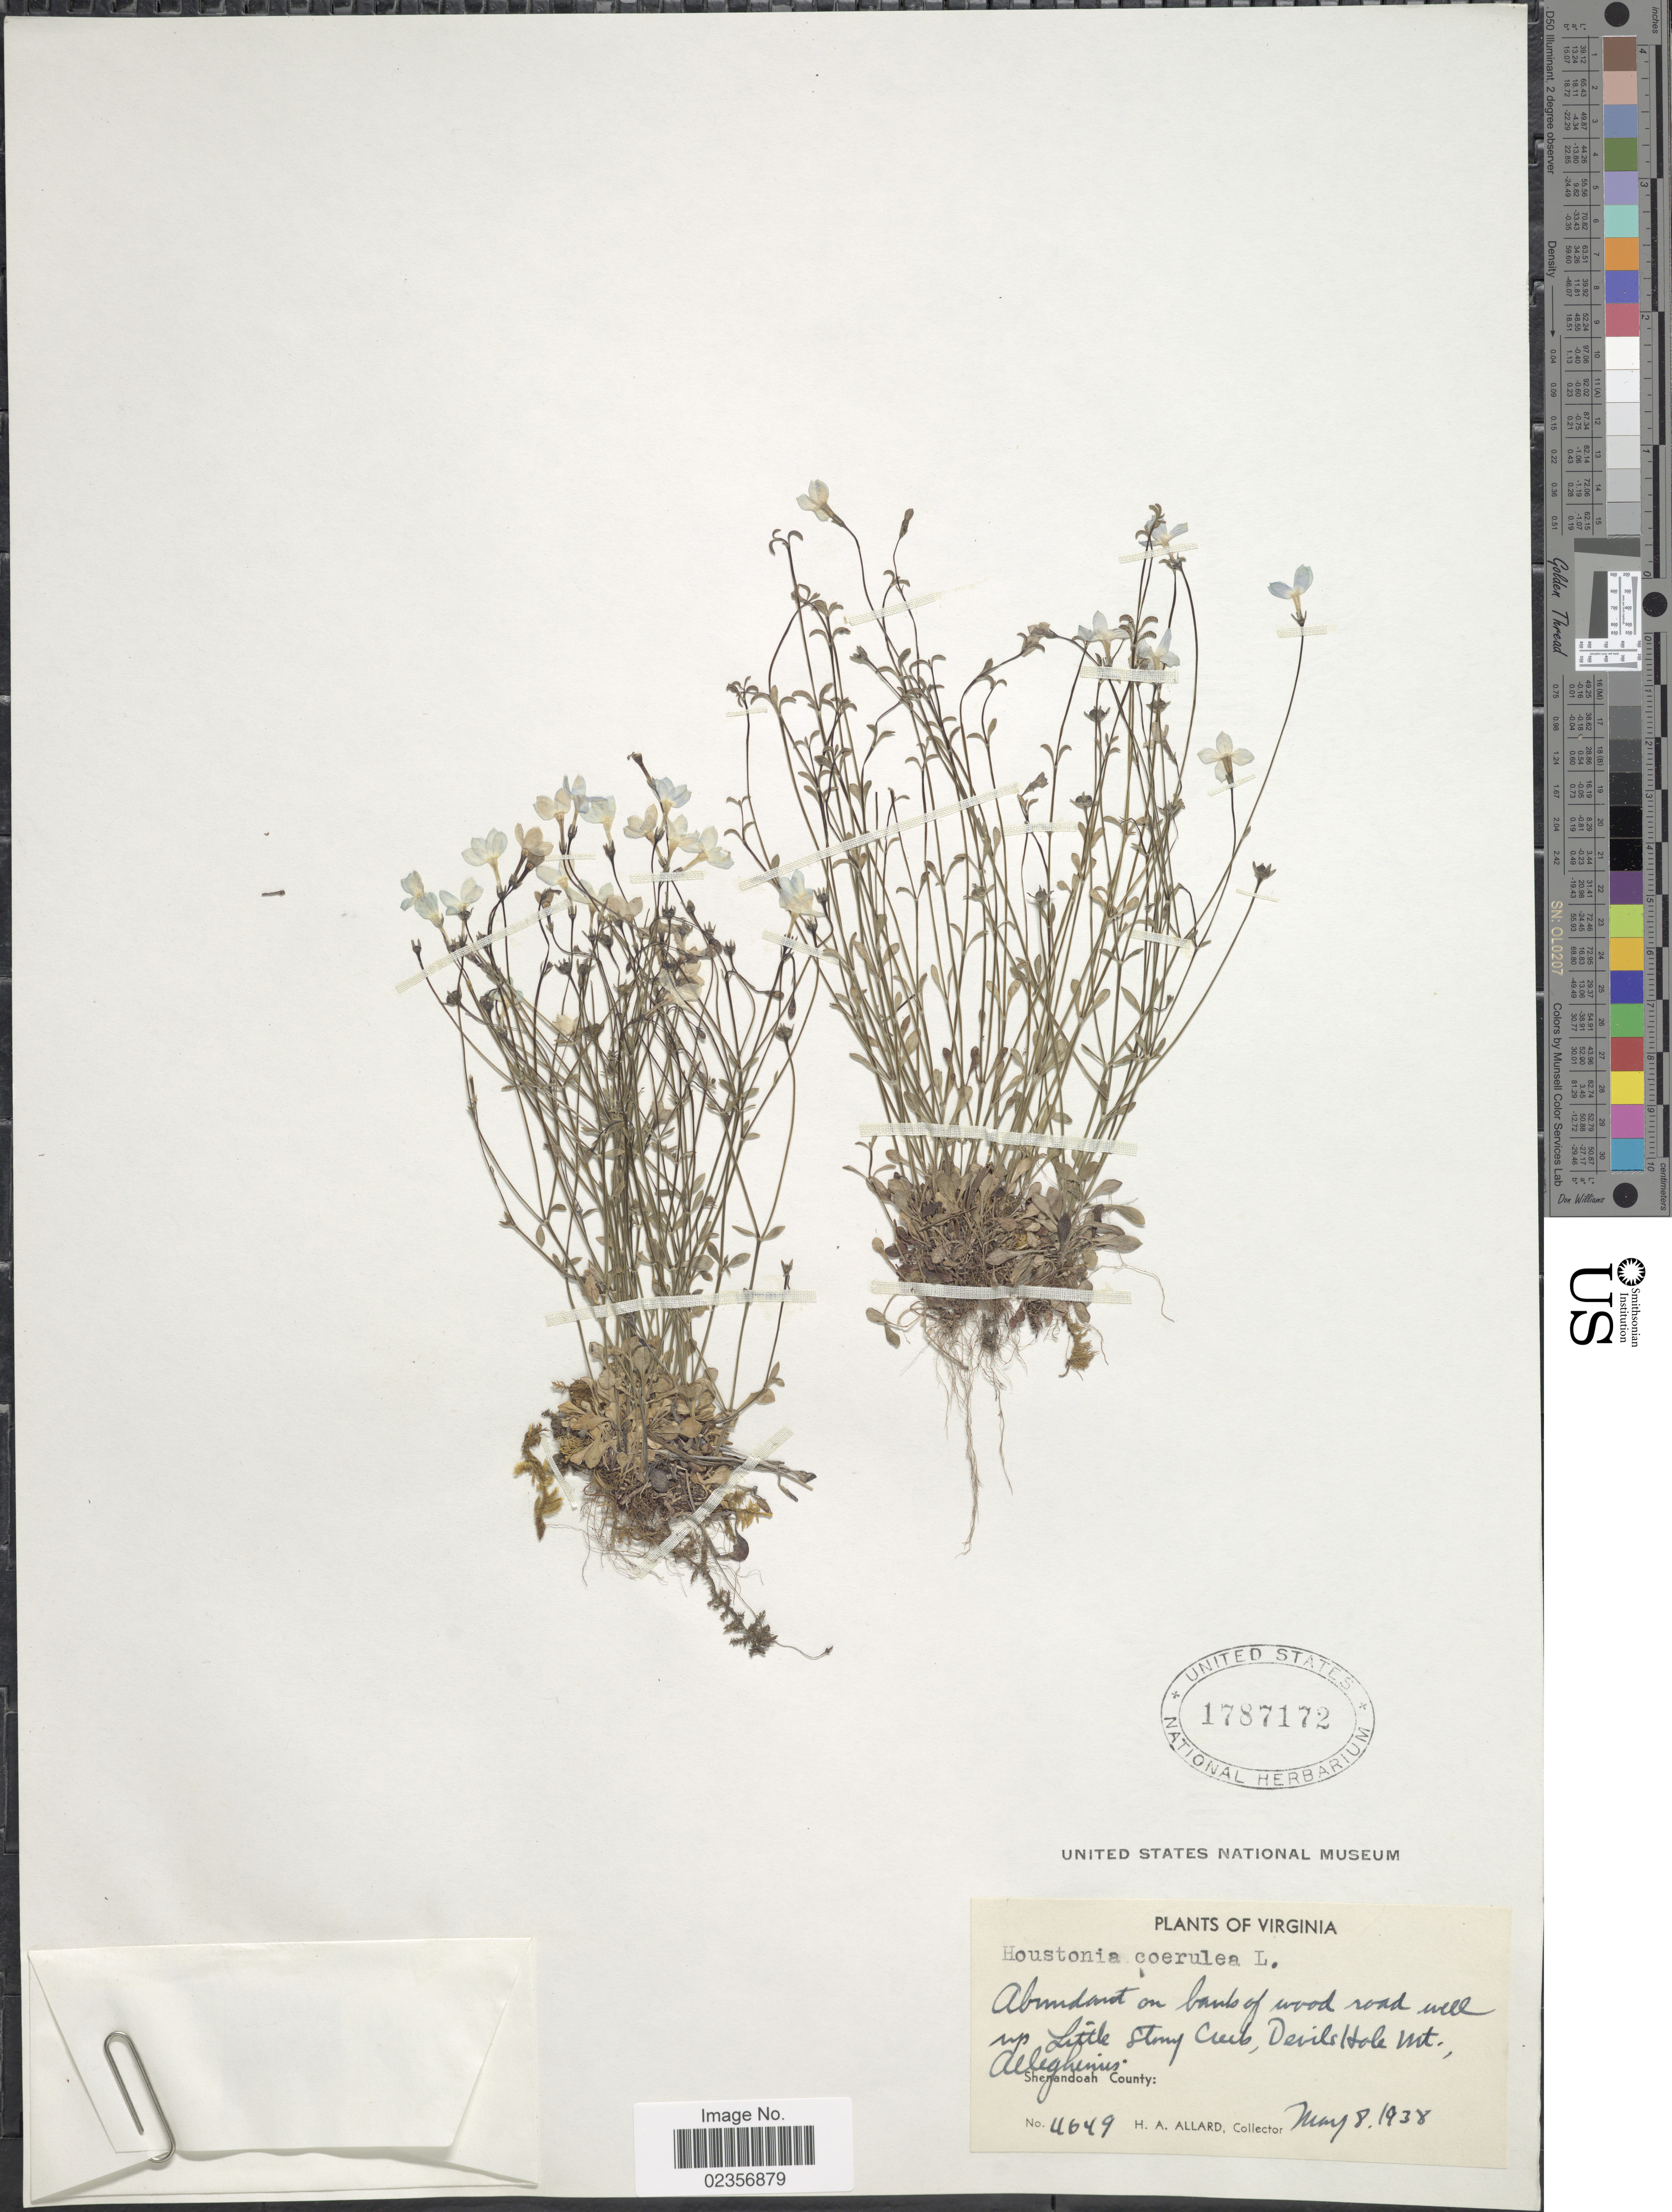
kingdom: Plantae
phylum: Tracheophyta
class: Magnoliopsida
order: Gentianales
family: Rubiaceae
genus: Houstonia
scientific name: Houstonia caerulea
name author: L.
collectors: H. A. Allard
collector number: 4649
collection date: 1938-05-08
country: United States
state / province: Virginia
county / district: Shenandoah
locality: Abundant on banks of wood road well up Little Stony Creek, Devils Hole Mt., Alleghenies, Shenandoah County.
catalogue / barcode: US 1787172